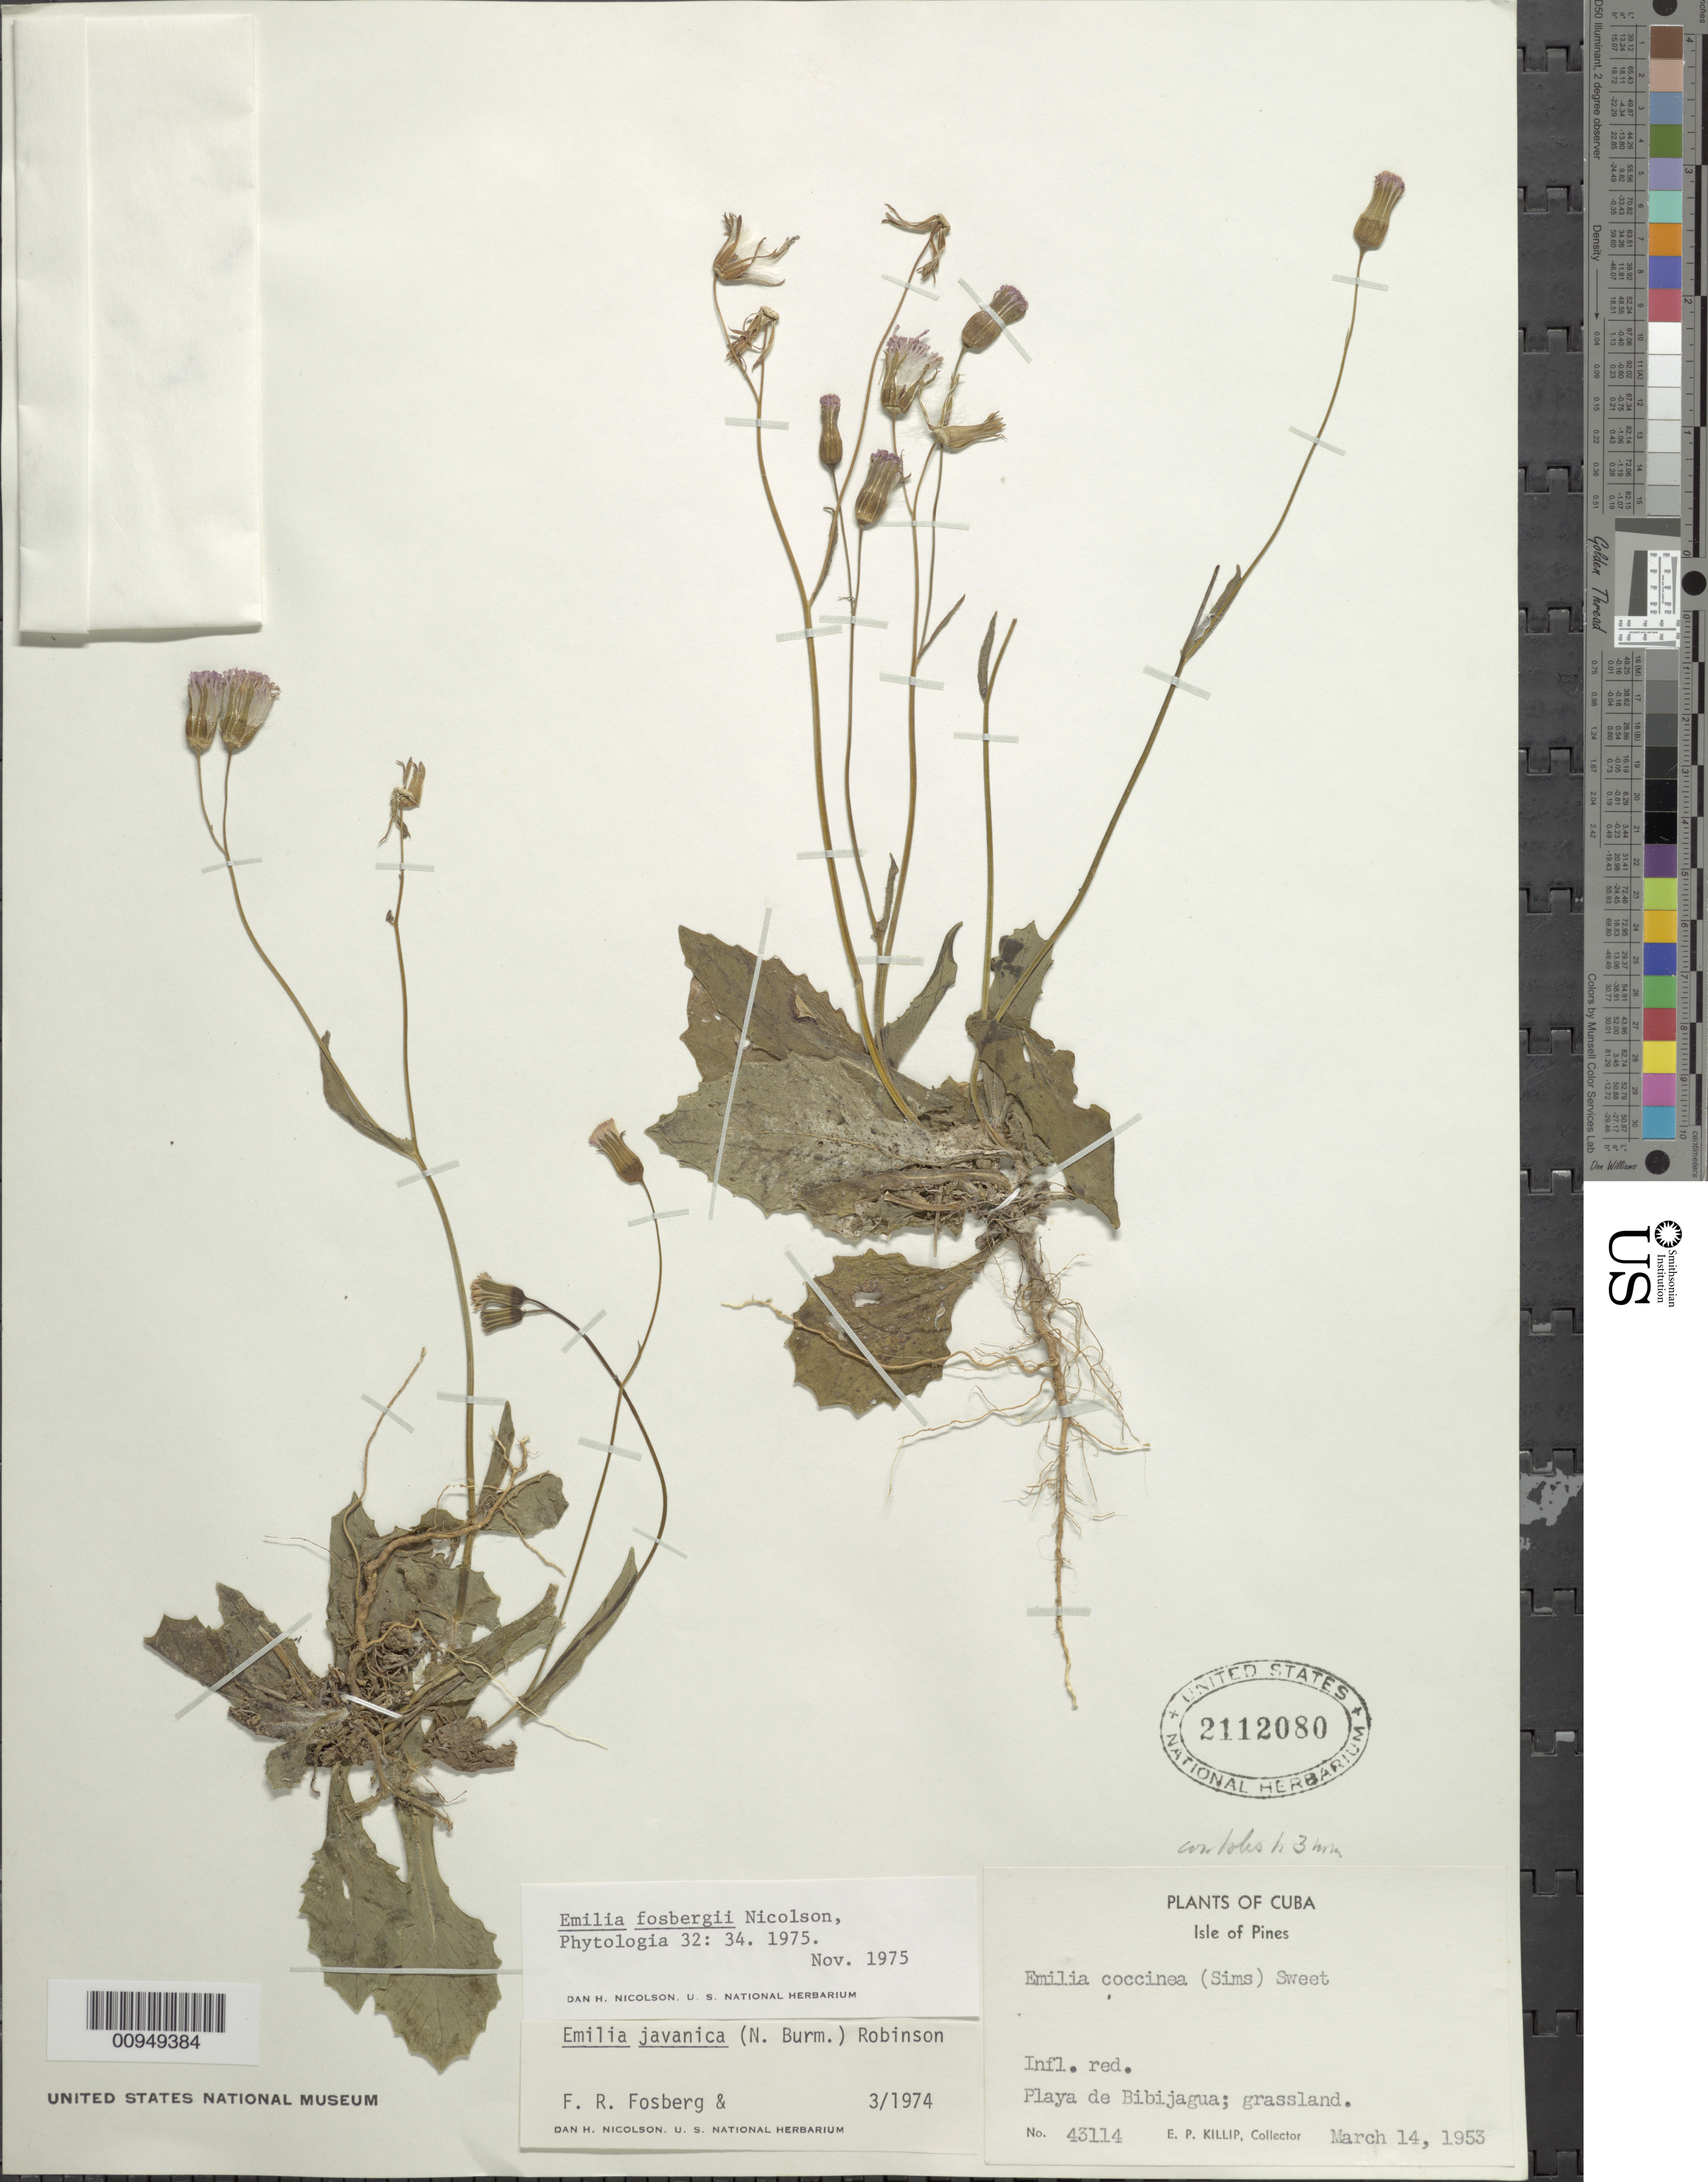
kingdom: Plantae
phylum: Tracheophyta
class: Magnoliopsida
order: Asterales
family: Asteraceae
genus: Emilia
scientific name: Emilia fosbergii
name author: Nicolson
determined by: Nicolson, Dan H.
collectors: E. P. Killip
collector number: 43114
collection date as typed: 14 Mar 1953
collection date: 1953-03-14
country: Cuba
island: Isla de la Juventud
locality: Playa de Bibijagua, grassland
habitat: Grassland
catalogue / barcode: US 2112080